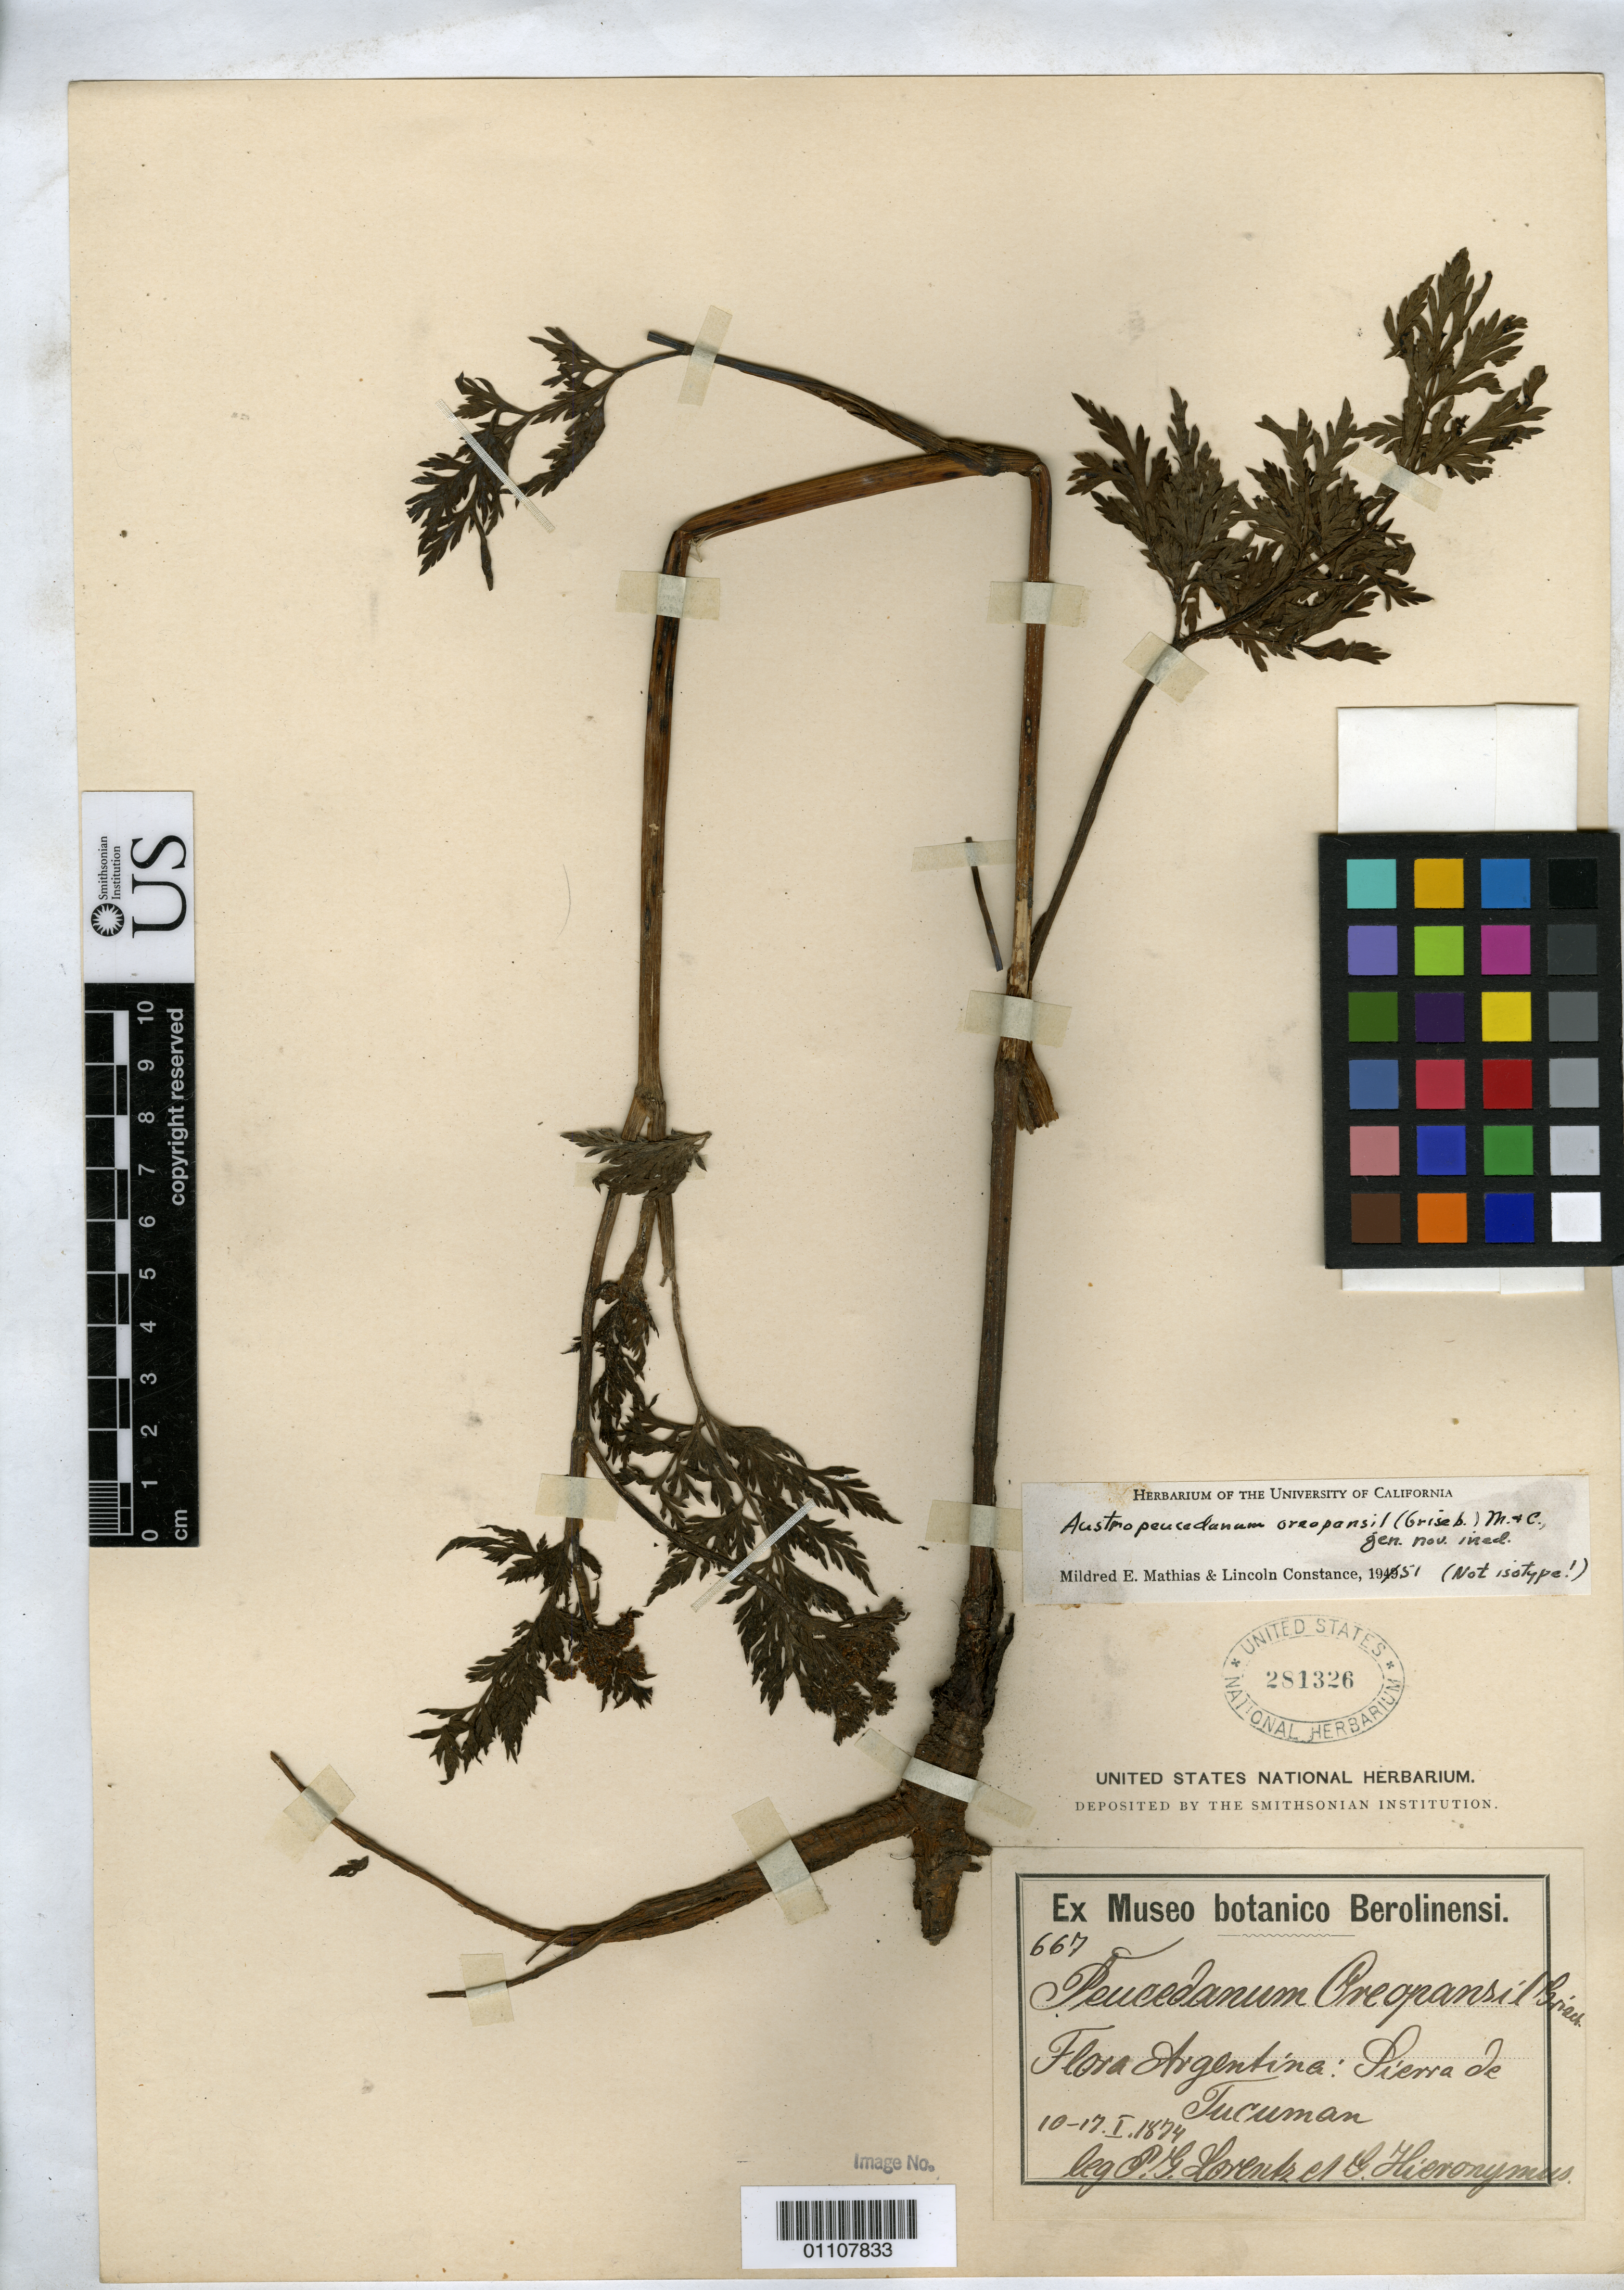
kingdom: Plantae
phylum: Tracheophyta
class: Magnoliopsida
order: Apiales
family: Apiaceae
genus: Peucedanum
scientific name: Peucedanum oreopansil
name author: Griseb.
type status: Isosyntype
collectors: P. G. Lorentz & G. H. Hieronymus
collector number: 667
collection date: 1874-01-10/1874-01-17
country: Argentina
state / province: Tucumán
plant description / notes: Protologue, "884. Peucedanum oreopansil Gr. n. sp. .... T.: Cuesta del Garabatal, in regione Aliso cum Escalloniis in locis humidis." Mathias & Constance (1952, Bull. Torrey Bot. Club 79: 366) cite "Lorentz & Hieronymus 884" as type but do not cite any herbaria and apparently saw no such numbered collection; "884" appears to be a taxon number assigned for the publication, rather than a collection number. An extant collection of Lorentz & Hieronymus 880 (seen and cited--although not as type--by Mathias & Constance) matching the type locality is more likely to be the type collection.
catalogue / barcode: US 281326